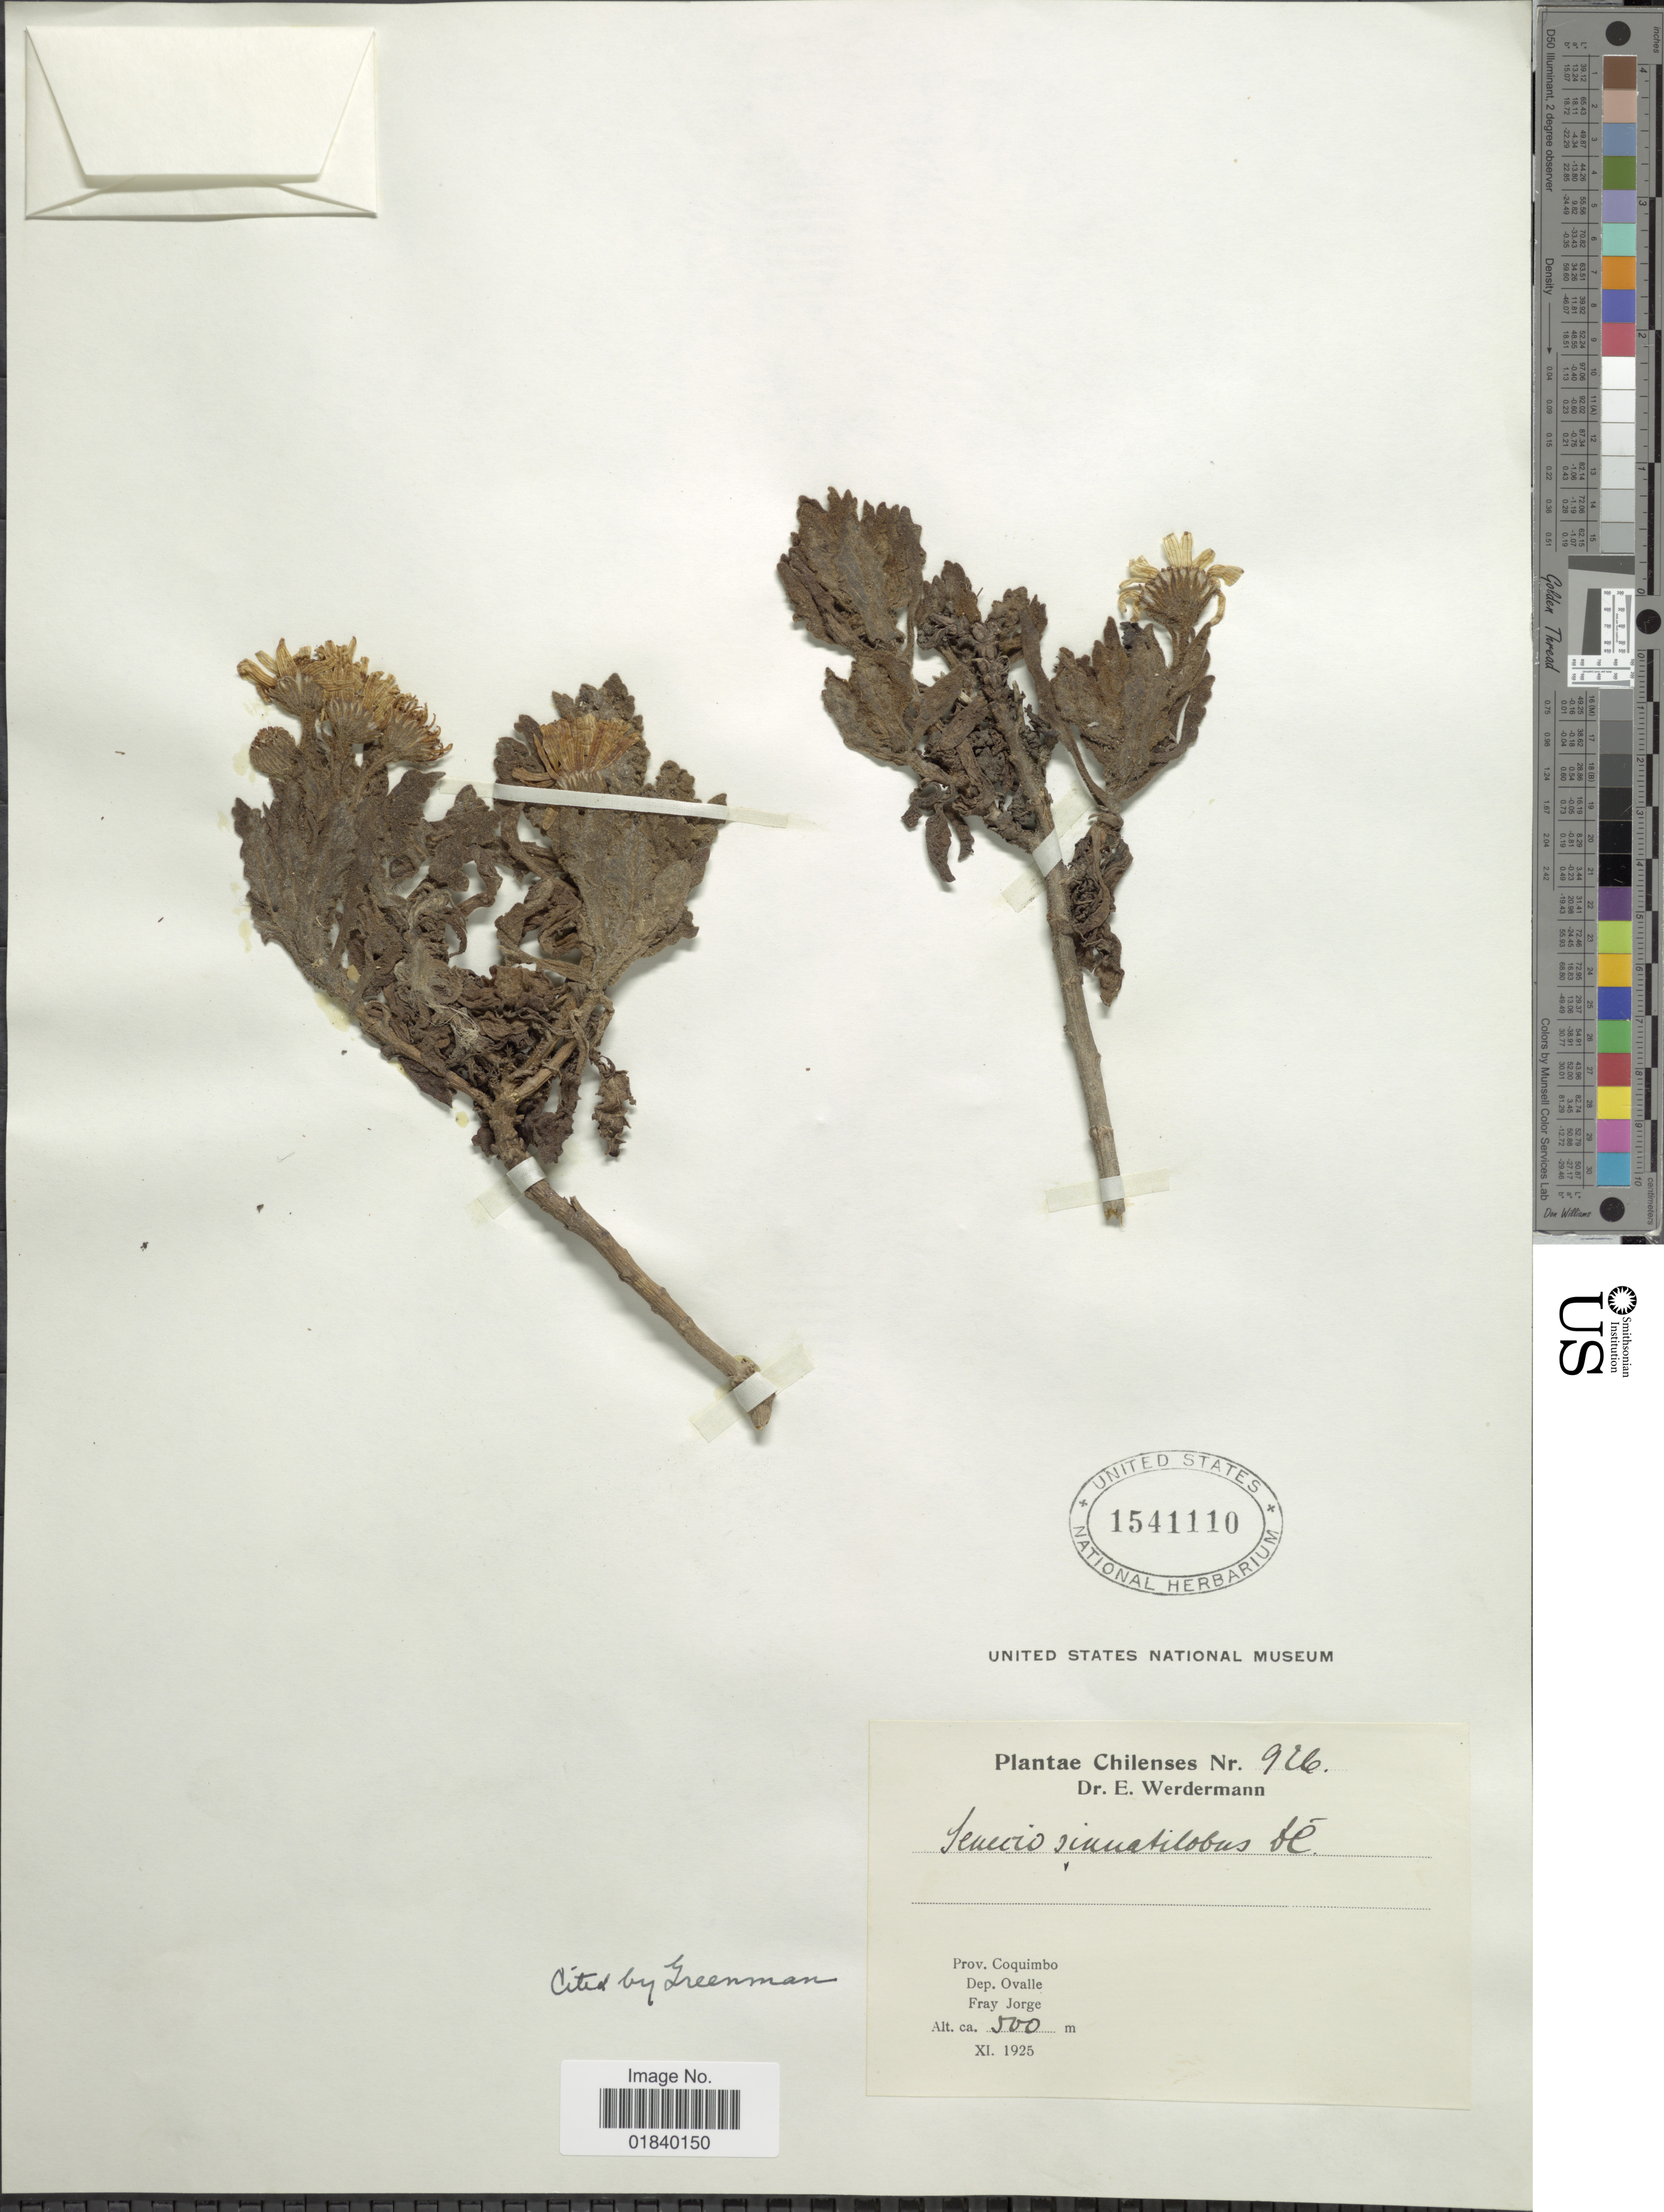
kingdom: Plantae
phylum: Tracheophyta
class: Magnoliopsida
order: Asterales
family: Asteraceae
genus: Senecio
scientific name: Senecio sinuatilobus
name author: DC.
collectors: E. Werdermann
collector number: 926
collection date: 1925-11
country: Chile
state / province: Coquimbo (IV)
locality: Prov. Coquimbo. Dep. Ovalle. Fray Jorge.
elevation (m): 500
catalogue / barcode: US 1541110